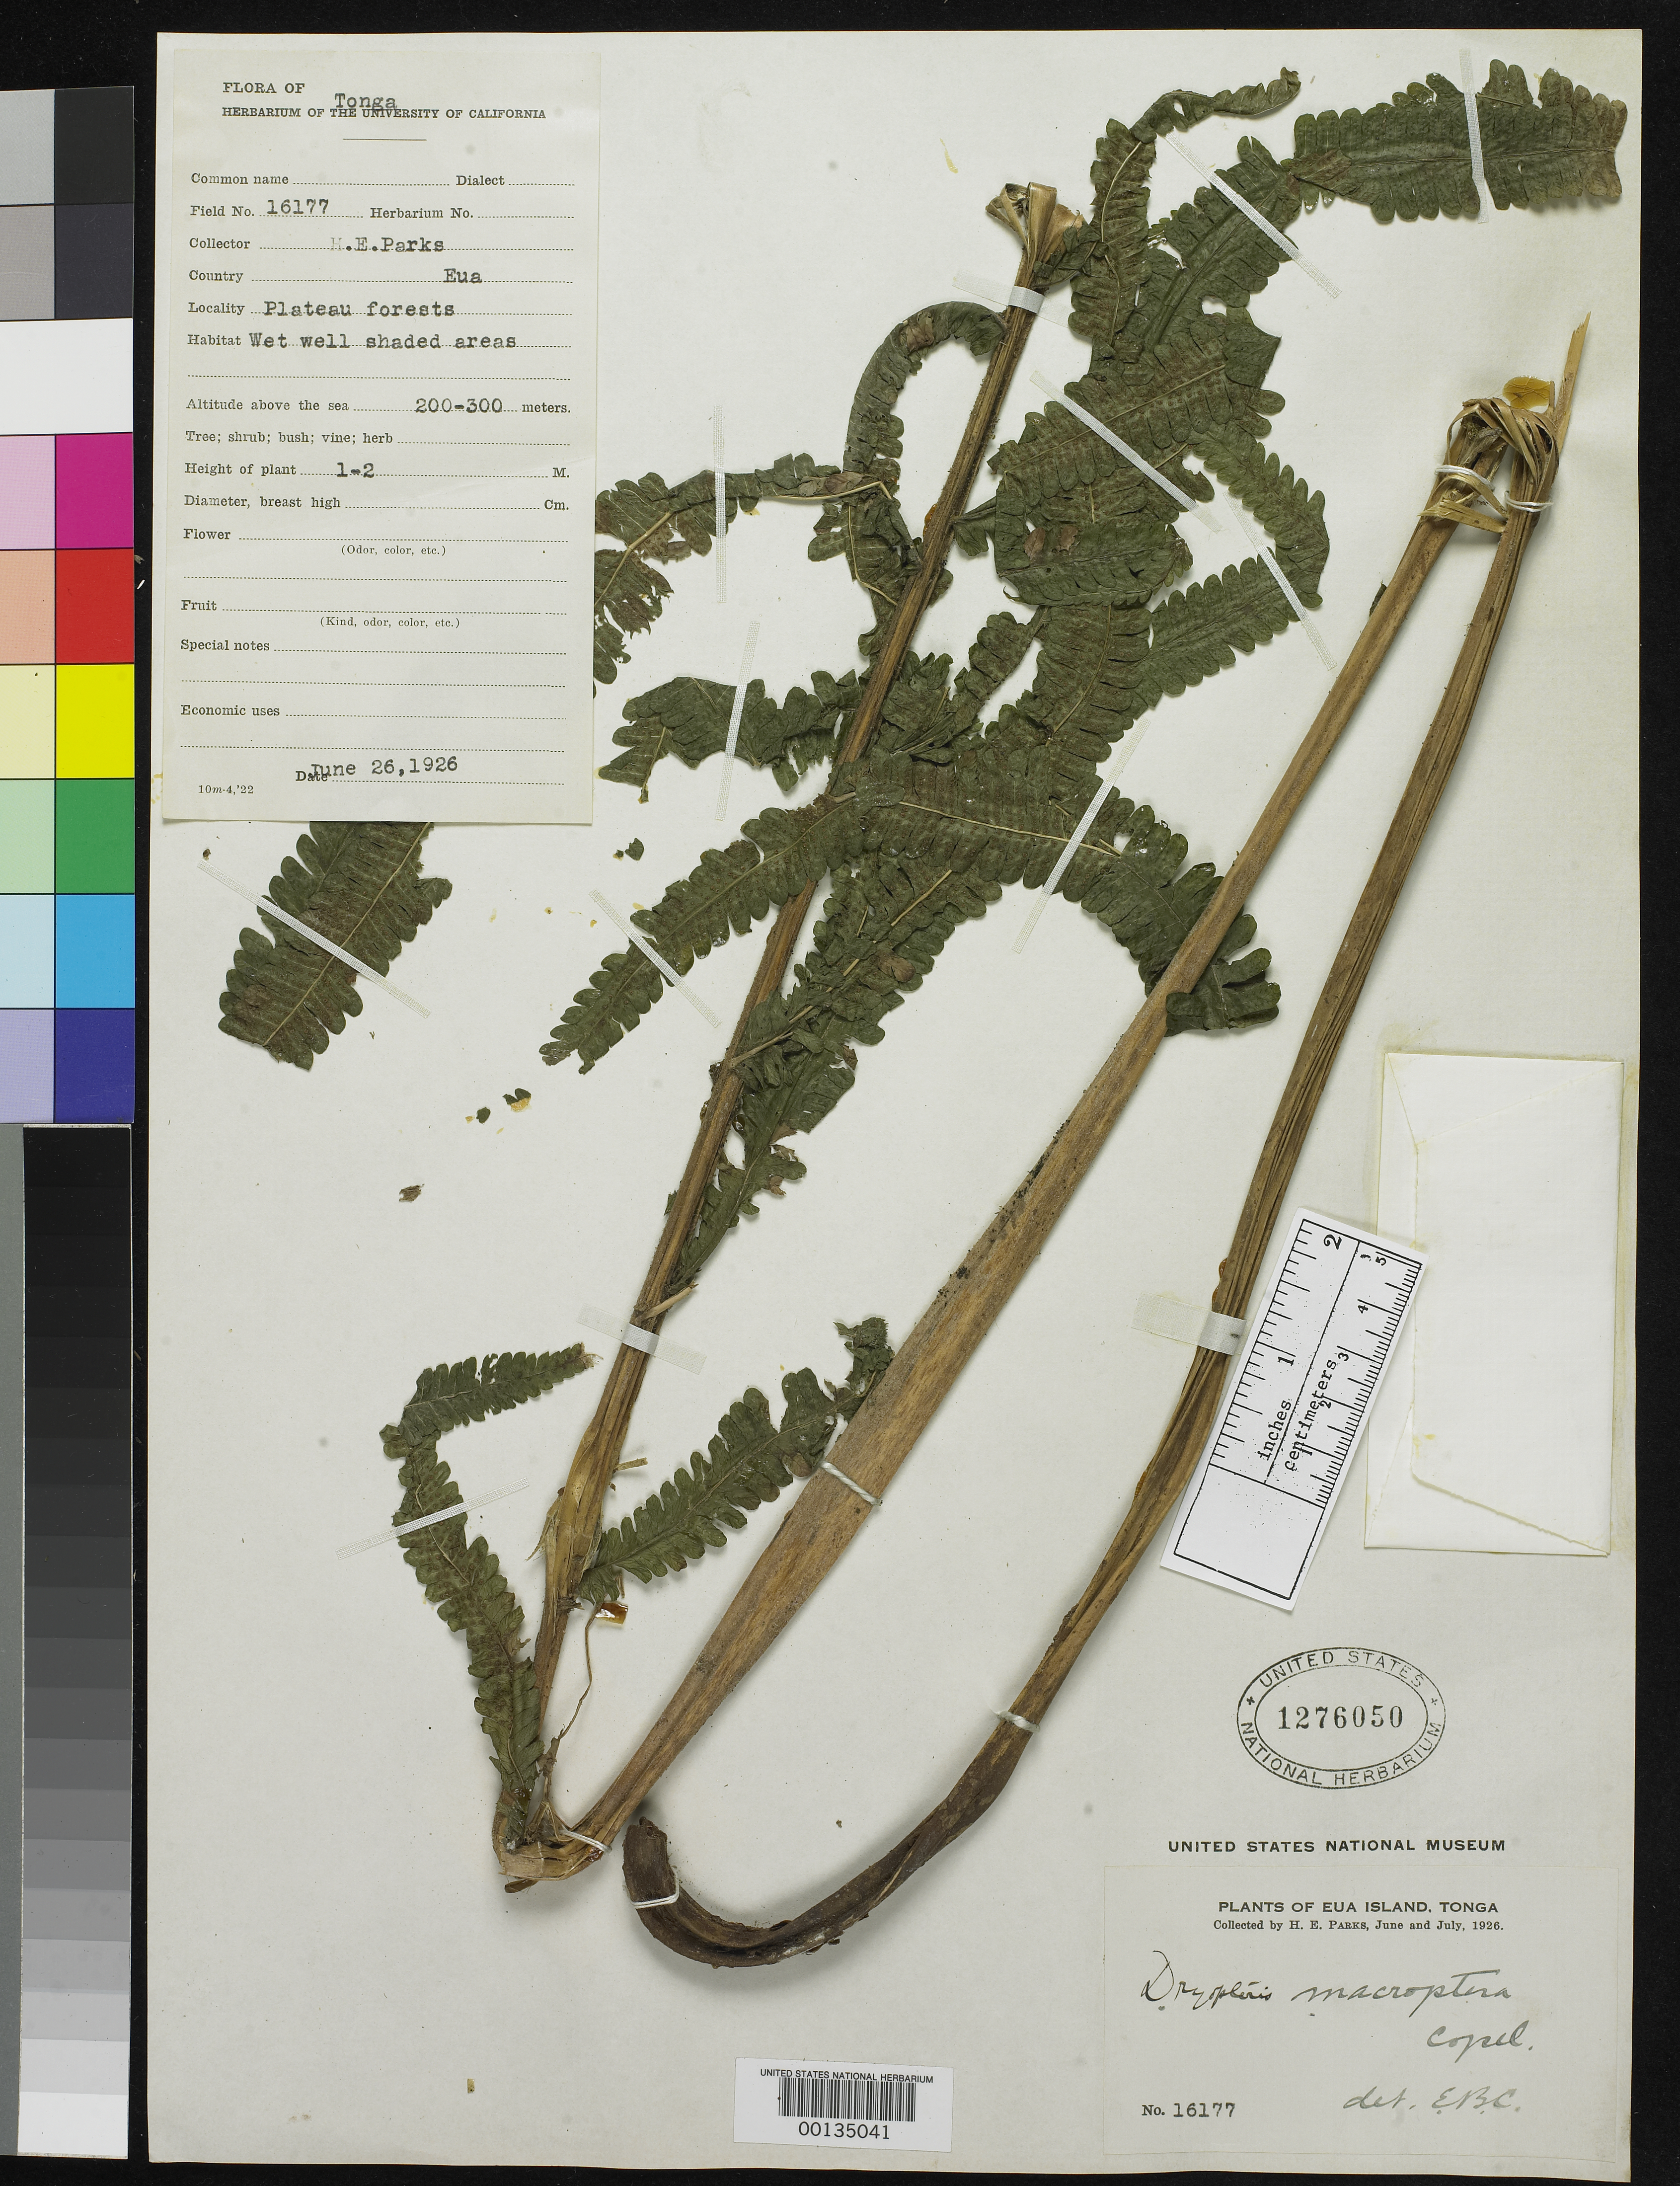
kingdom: Plantae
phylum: Tracheophyta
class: Polypodiopsida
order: Polypodiales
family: Dryopteridaceae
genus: Dryopteris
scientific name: Dryopteris macroptera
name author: Copel.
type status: Isotype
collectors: H. E. Parks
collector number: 16177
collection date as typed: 26 Jun 1926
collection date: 1926-06-26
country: Tonga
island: Eua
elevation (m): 200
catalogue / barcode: US 1276050